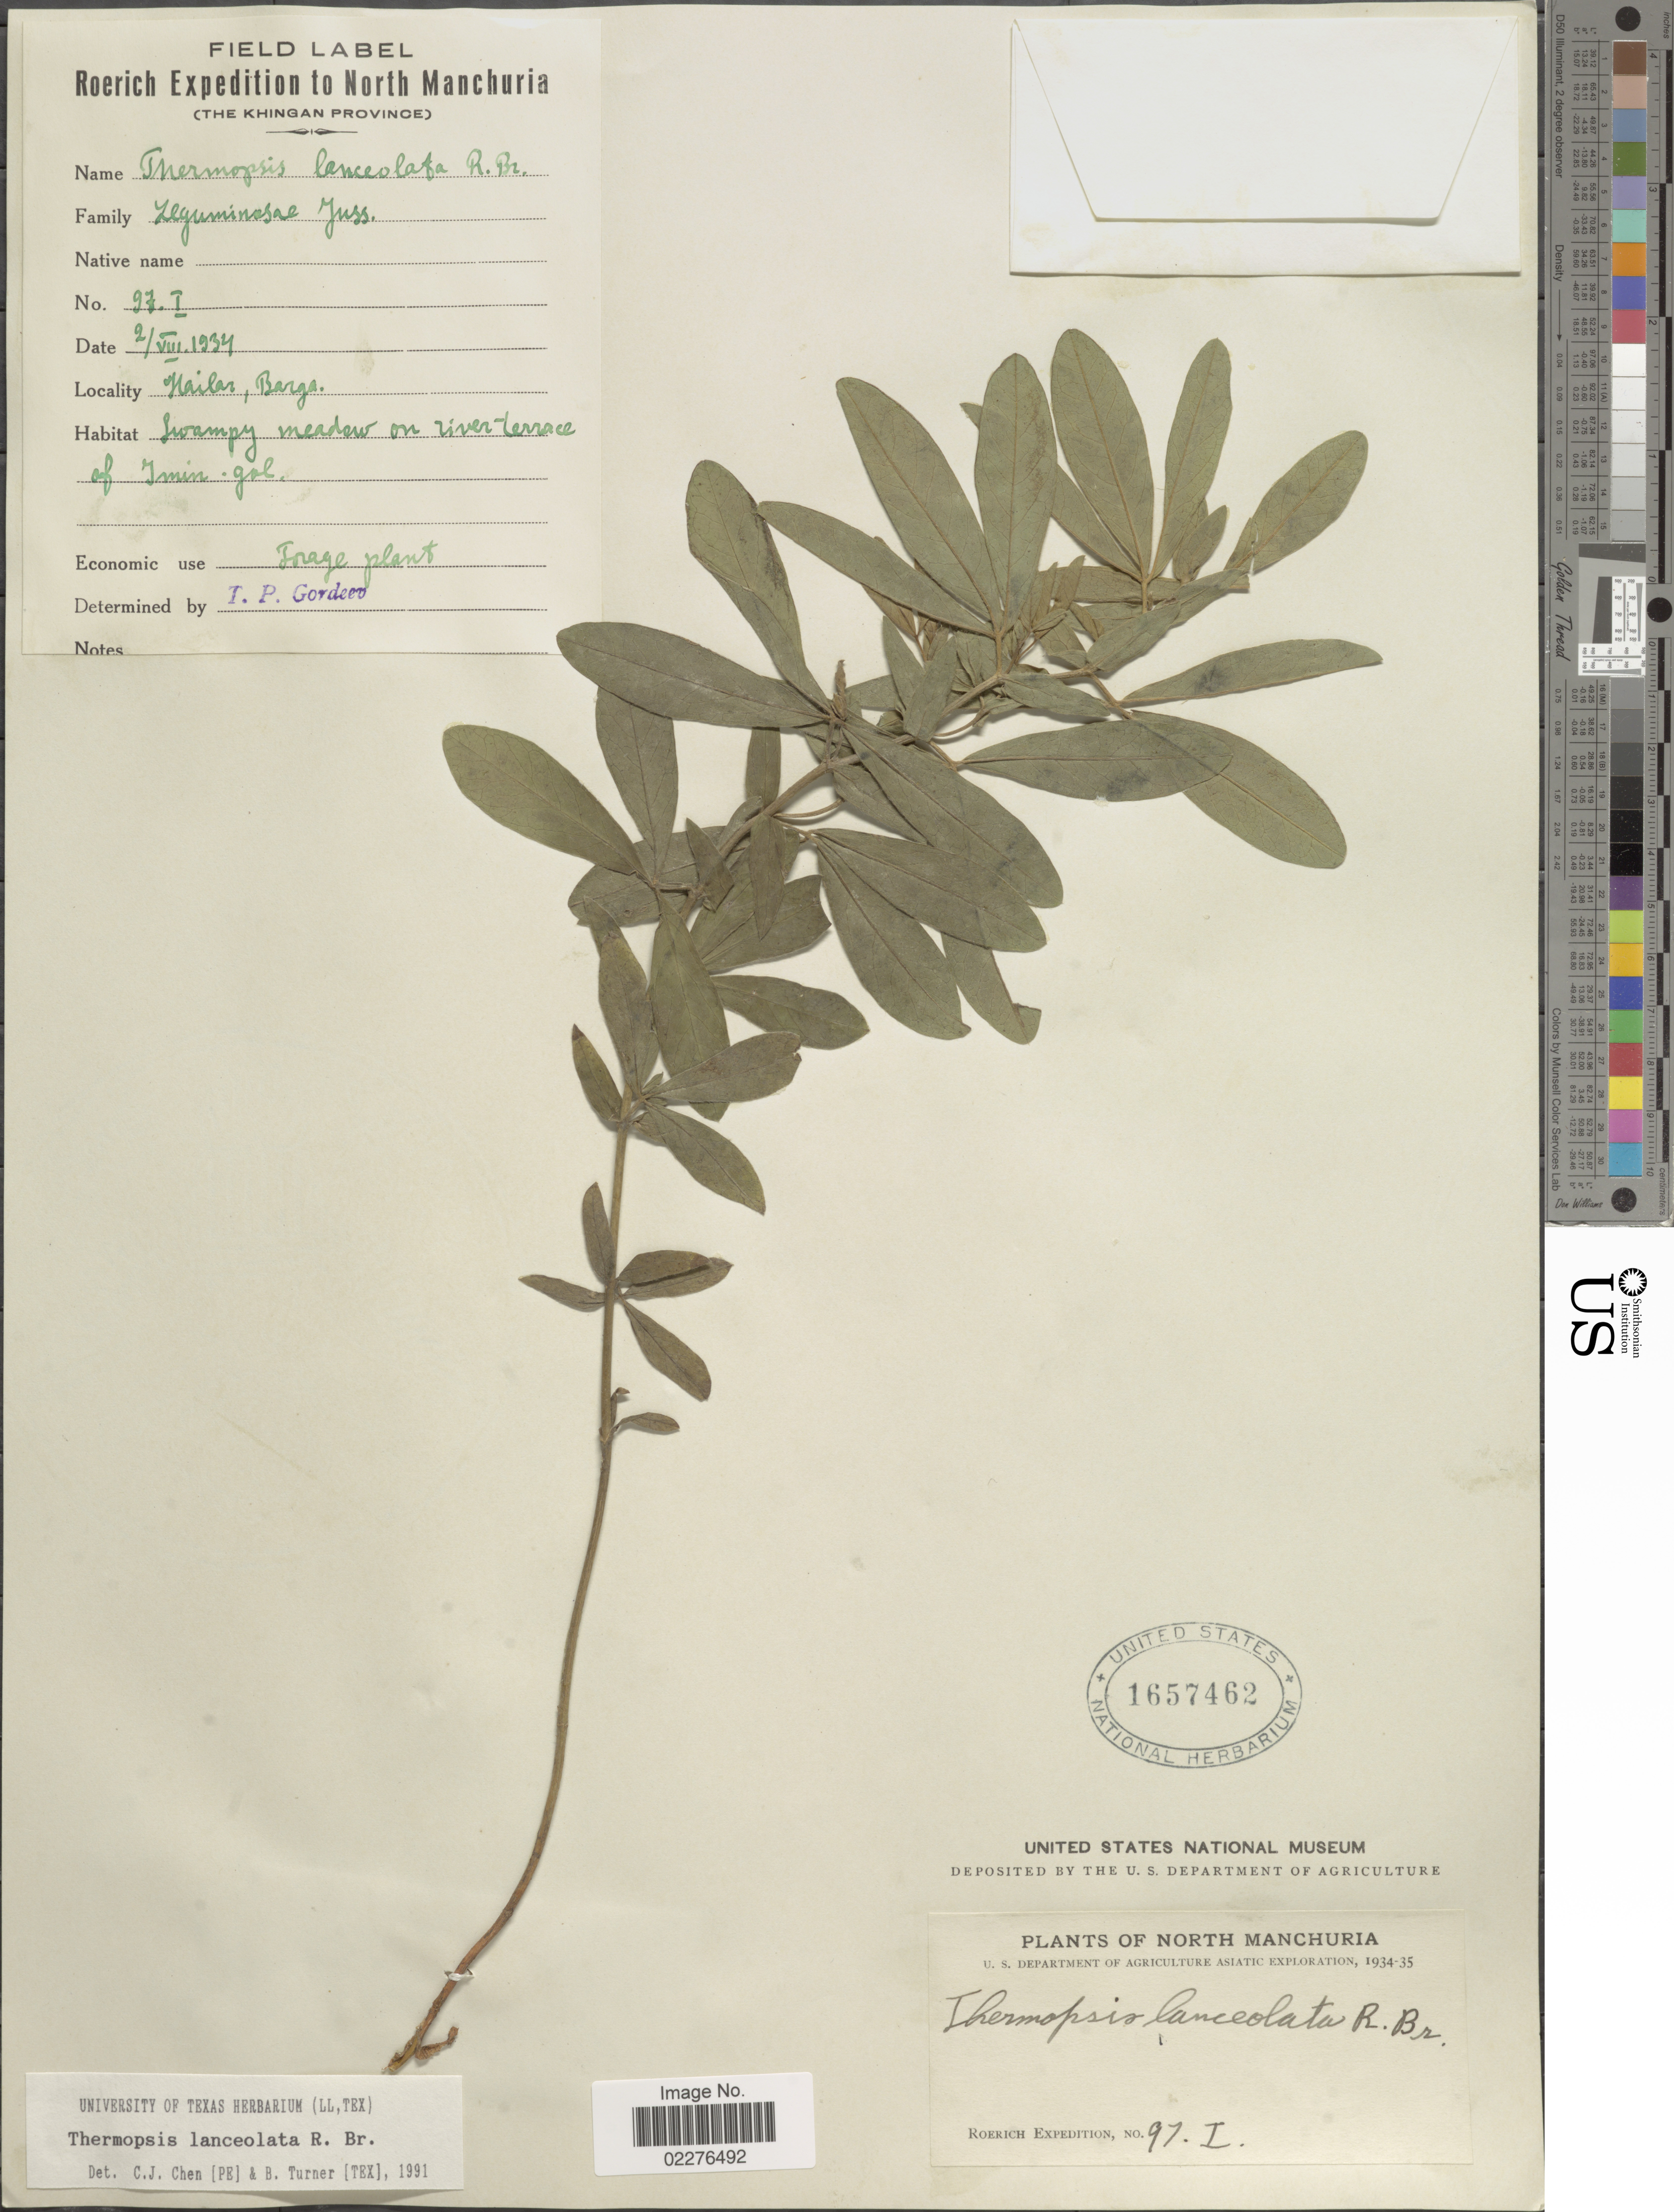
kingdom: Plantae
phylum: Tracheophyta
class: Magnoliopsida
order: Fabales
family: Fabaceae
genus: Thermopsis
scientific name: Thermopsis lanceolata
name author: R. Br.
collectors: Roerich Expedition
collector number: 97. I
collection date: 1934-08-02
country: China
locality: North Manchuria, Nailar, Barga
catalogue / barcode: US 1657462